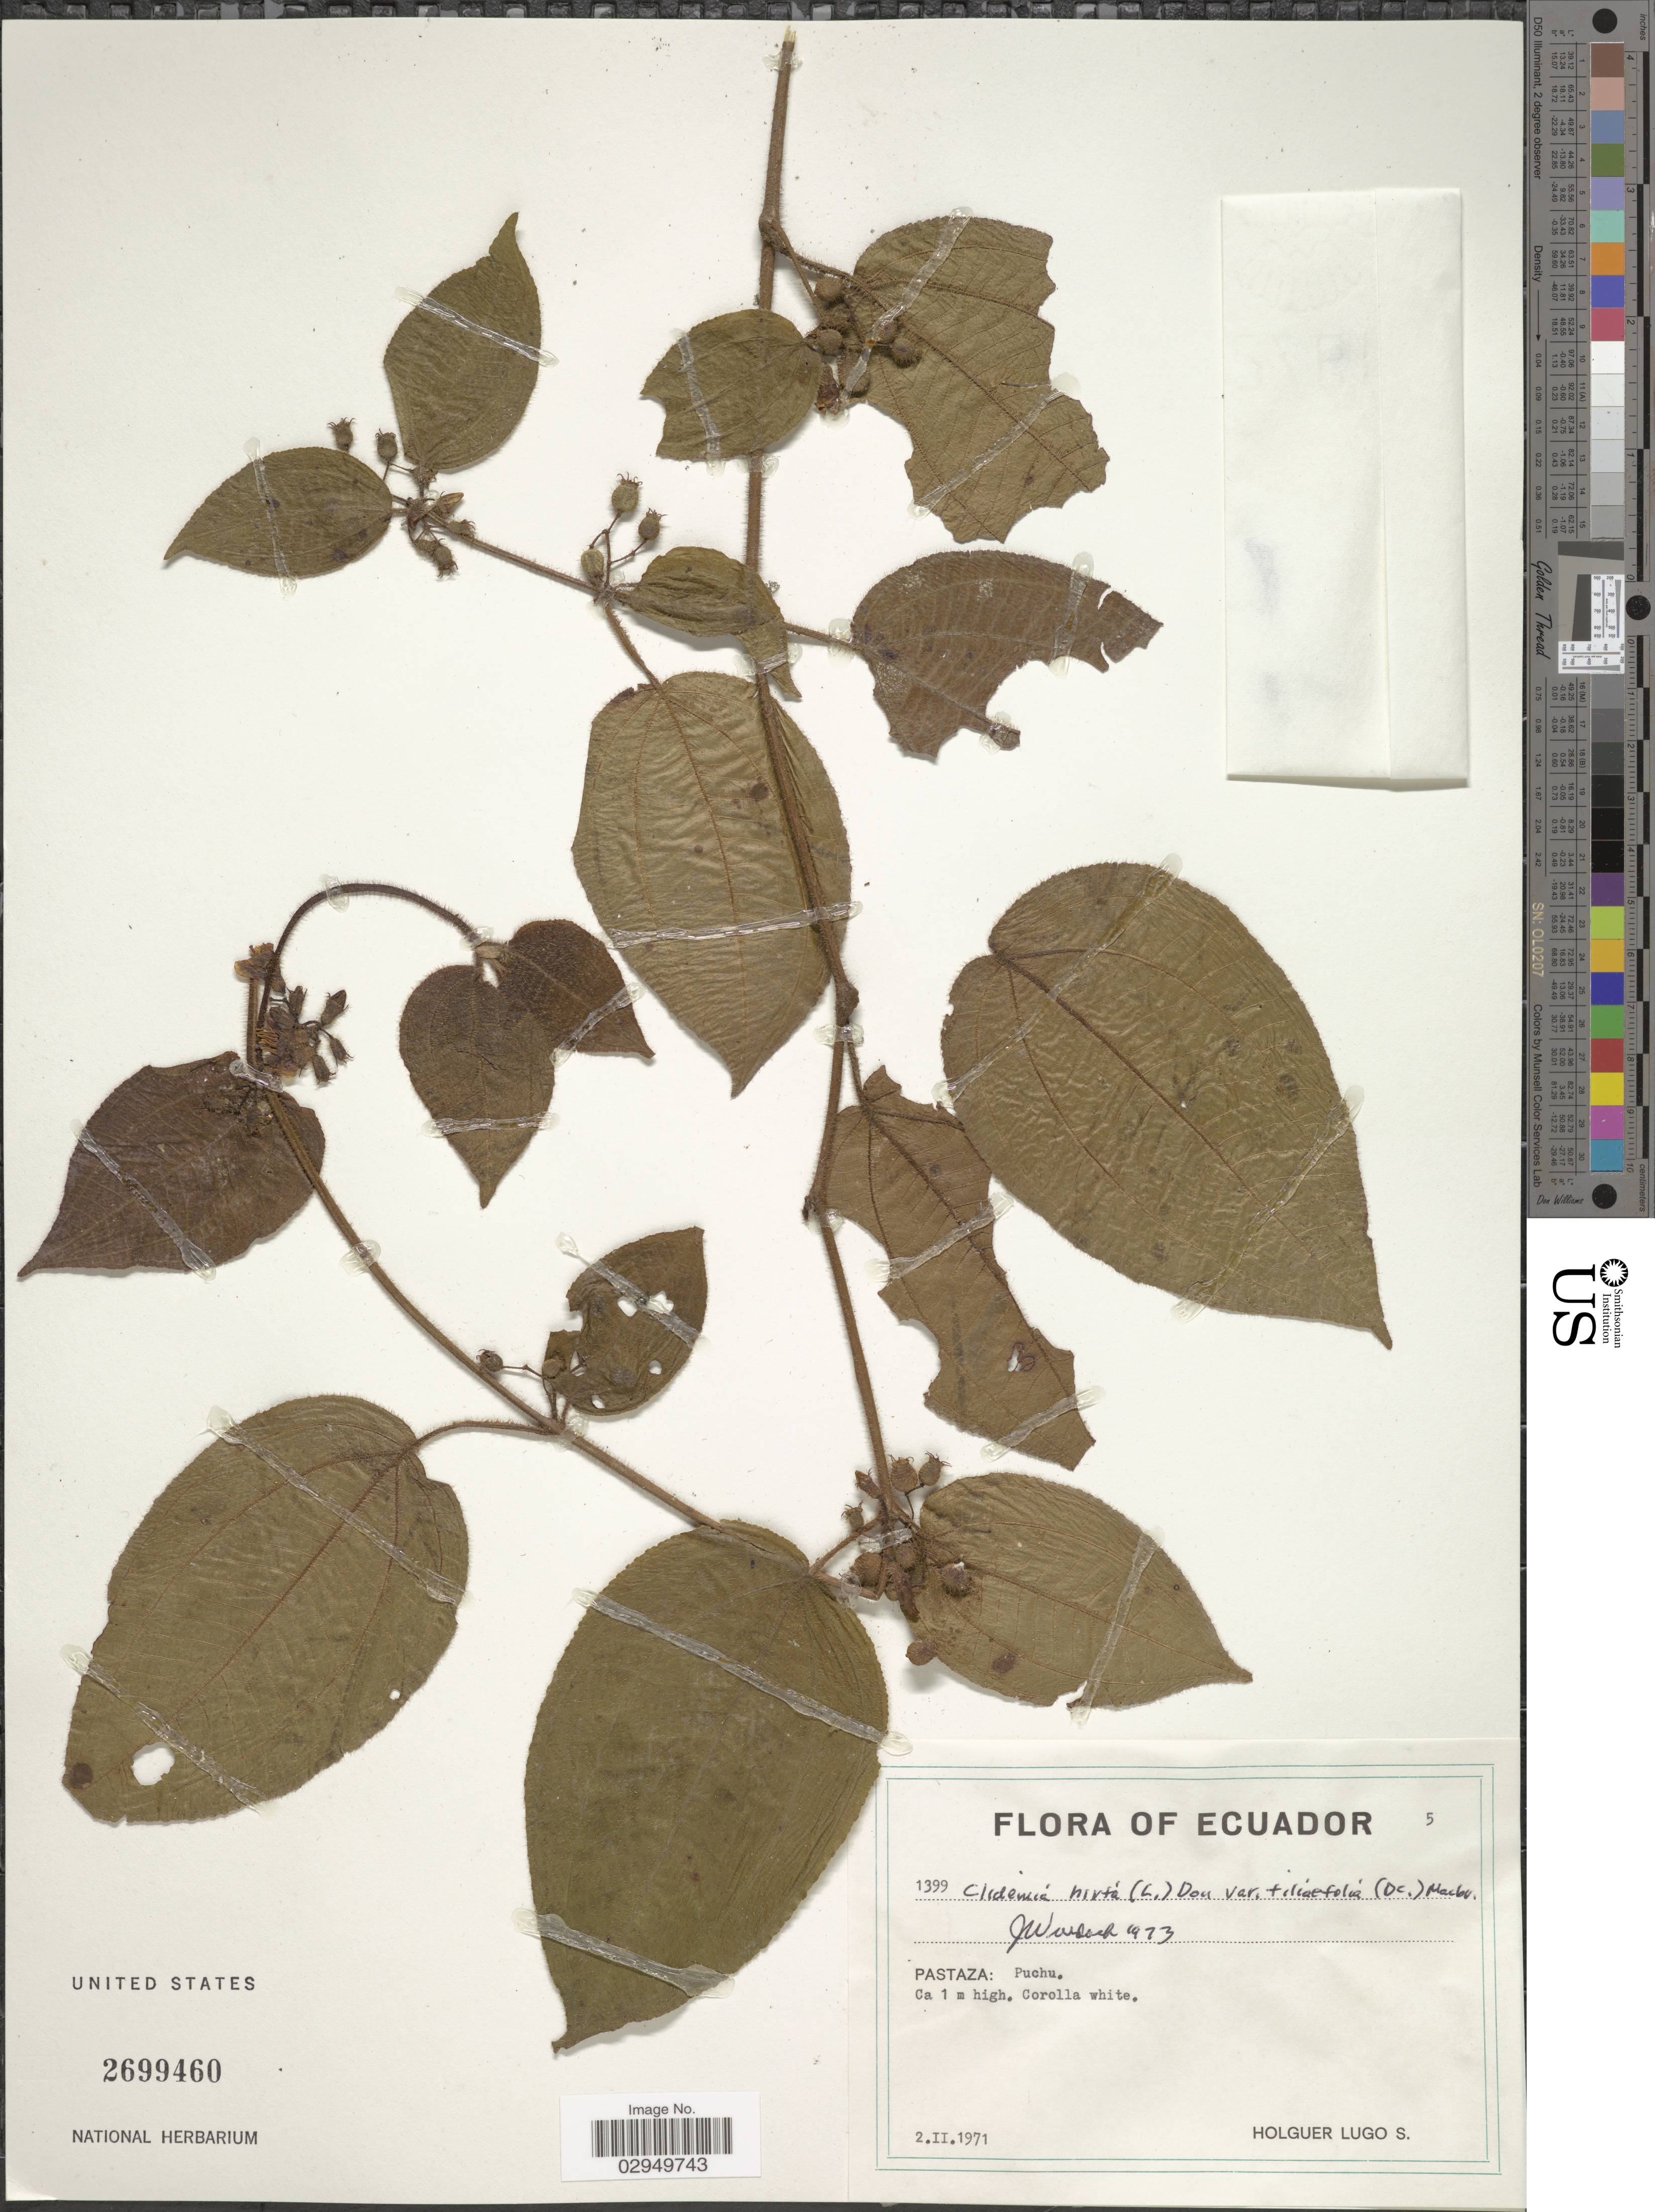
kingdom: Plantae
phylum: Tracheophyta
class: Magnoliopsida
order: Myrtales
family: Melastomataceae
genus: Clidemia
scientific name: Clidemia hirta var. tiliifolia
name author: (DC.) J.F. Macbr.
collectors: H. Lugo S.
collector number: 1399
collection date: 1971-02-02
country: Ecuador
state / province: Pastaza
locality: Puchu.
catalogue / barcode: US 2699460